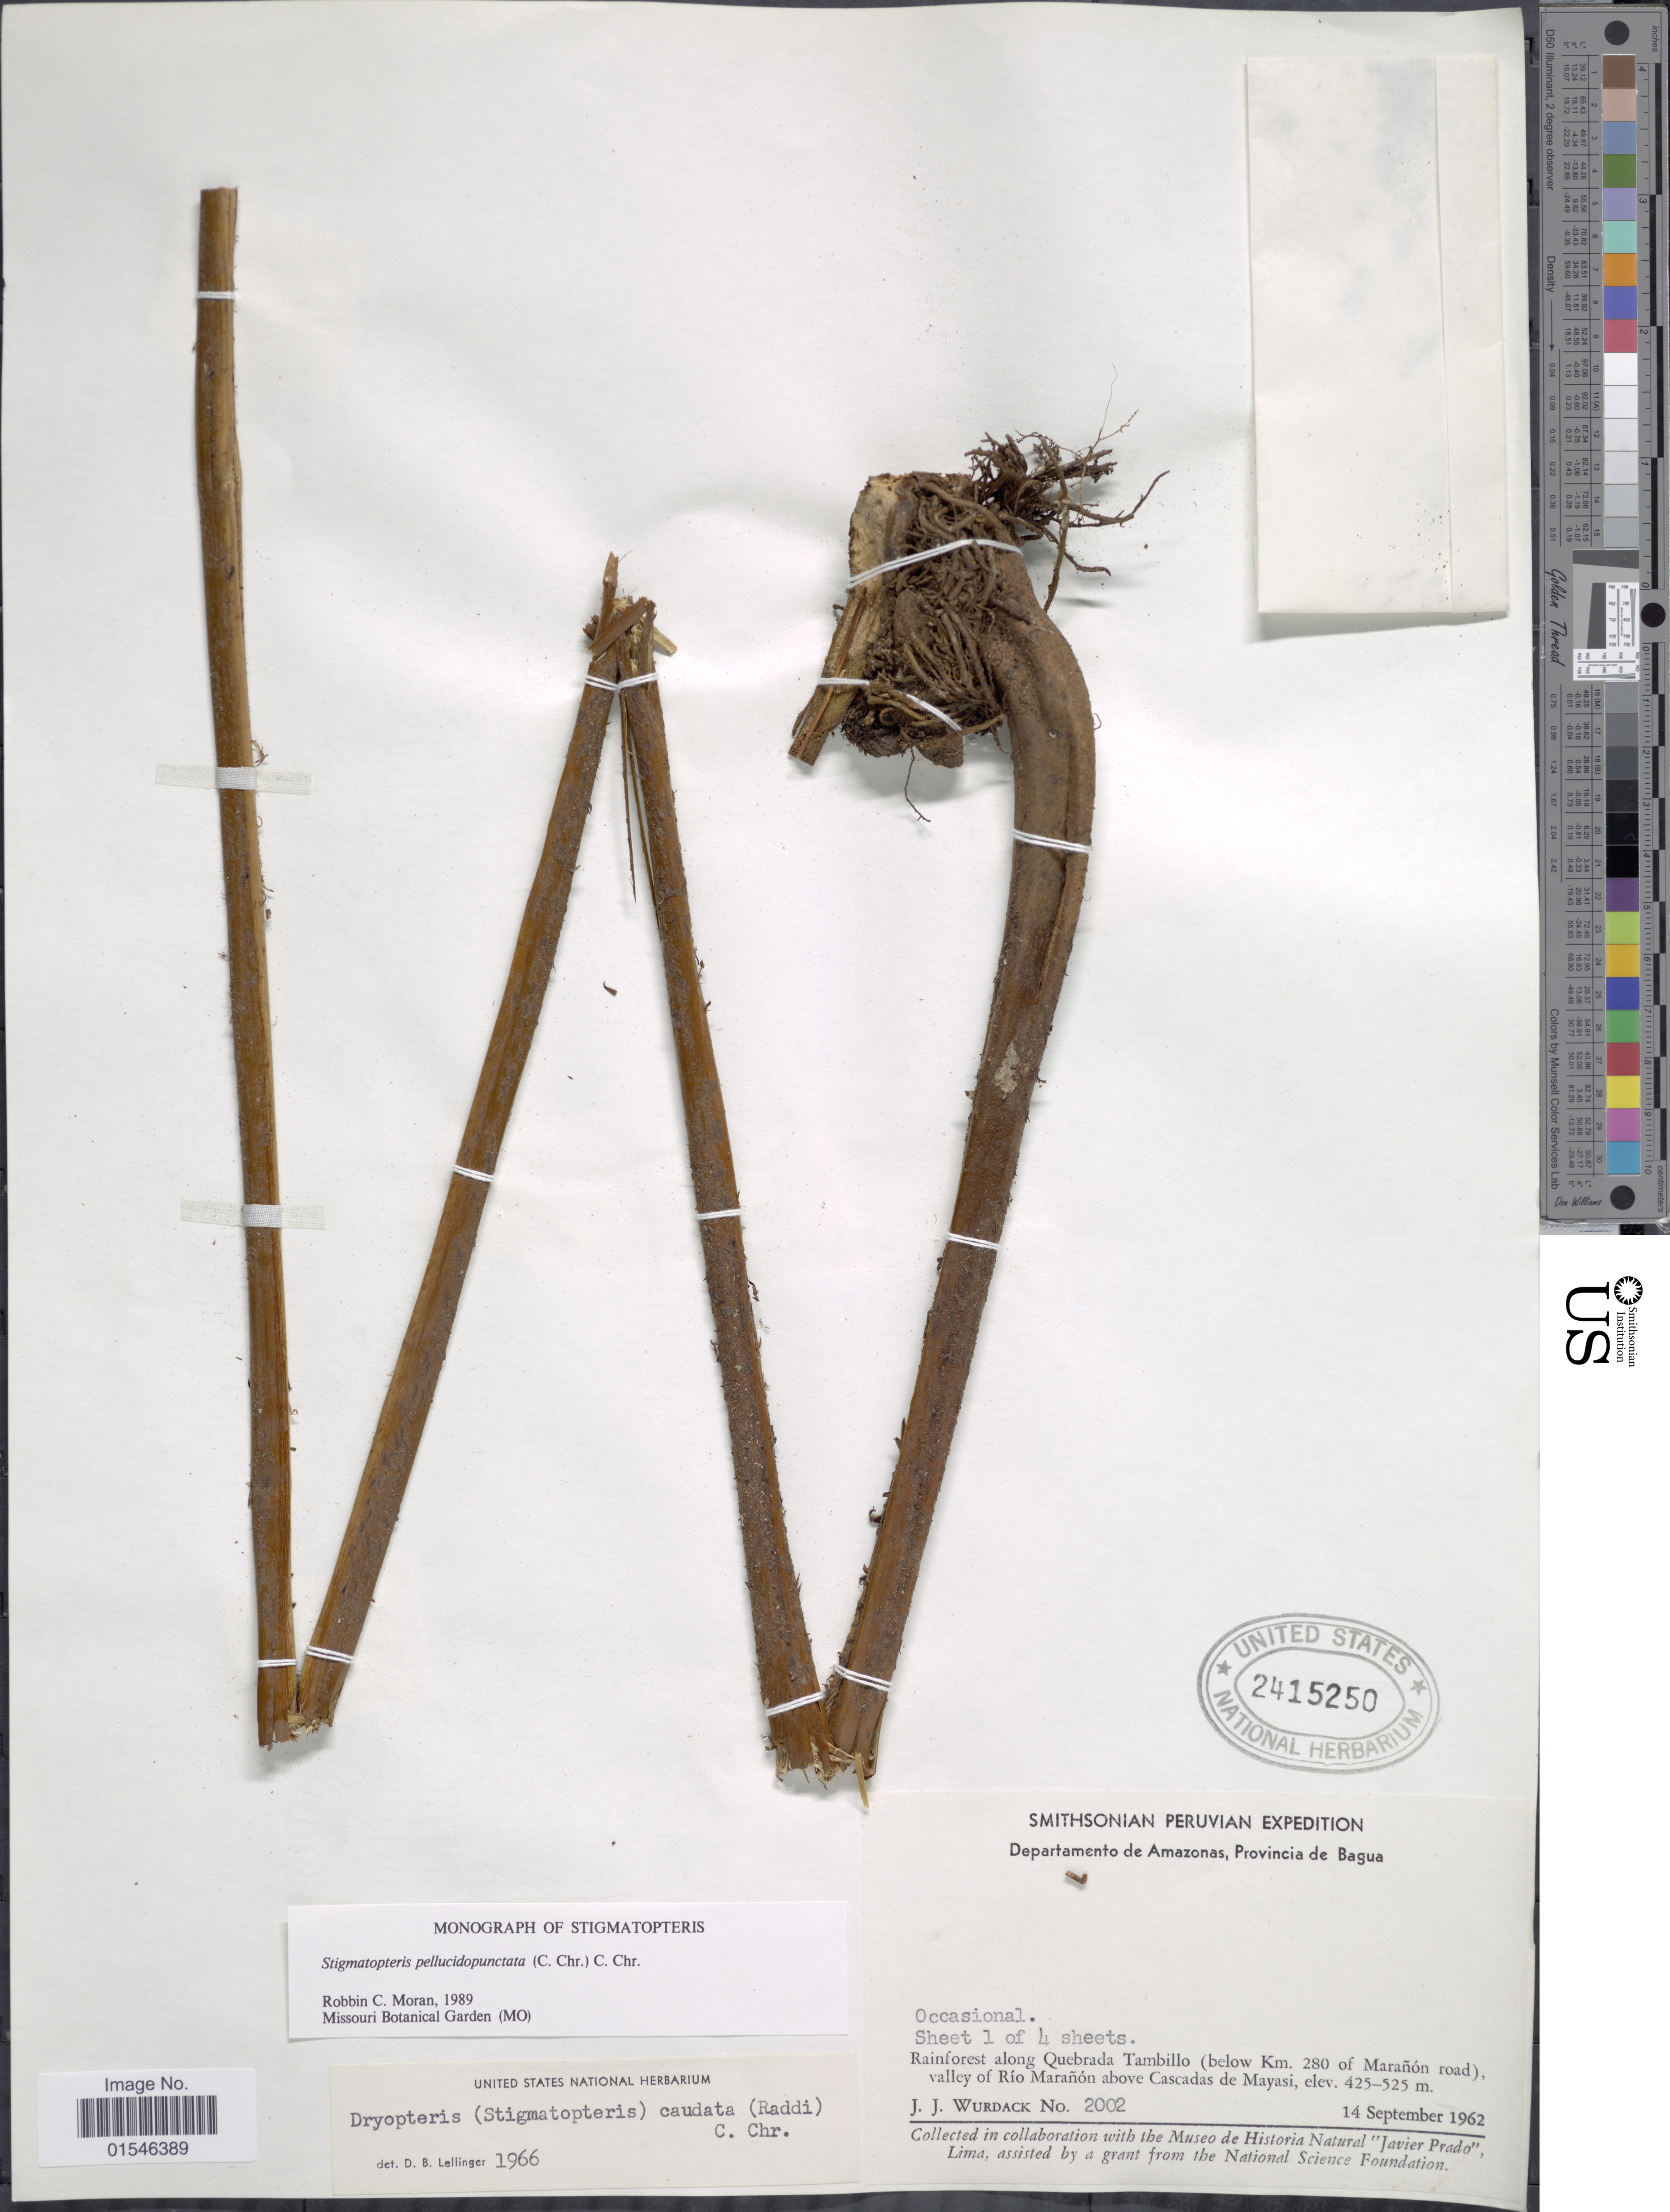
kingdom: Plantae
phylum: Tracheophyta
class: Polypodiopsida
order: Polypodiales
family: Dryopteridaceae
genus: Stigmatopteris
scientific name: Stigmatopteris pellucidopunctata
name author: (C. Chr.) C. Chr.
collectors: J. J. Wurdack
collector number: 2002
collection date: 1962-09-14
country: Peru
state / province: Amazonas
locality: Provincia de Bagua. Rainforest along Quebrada Tambillo (below Km. 280 of Marañon road), valley of Río Marañon above Cascadas de Mayasi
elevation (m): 425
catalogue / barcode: US 2415250